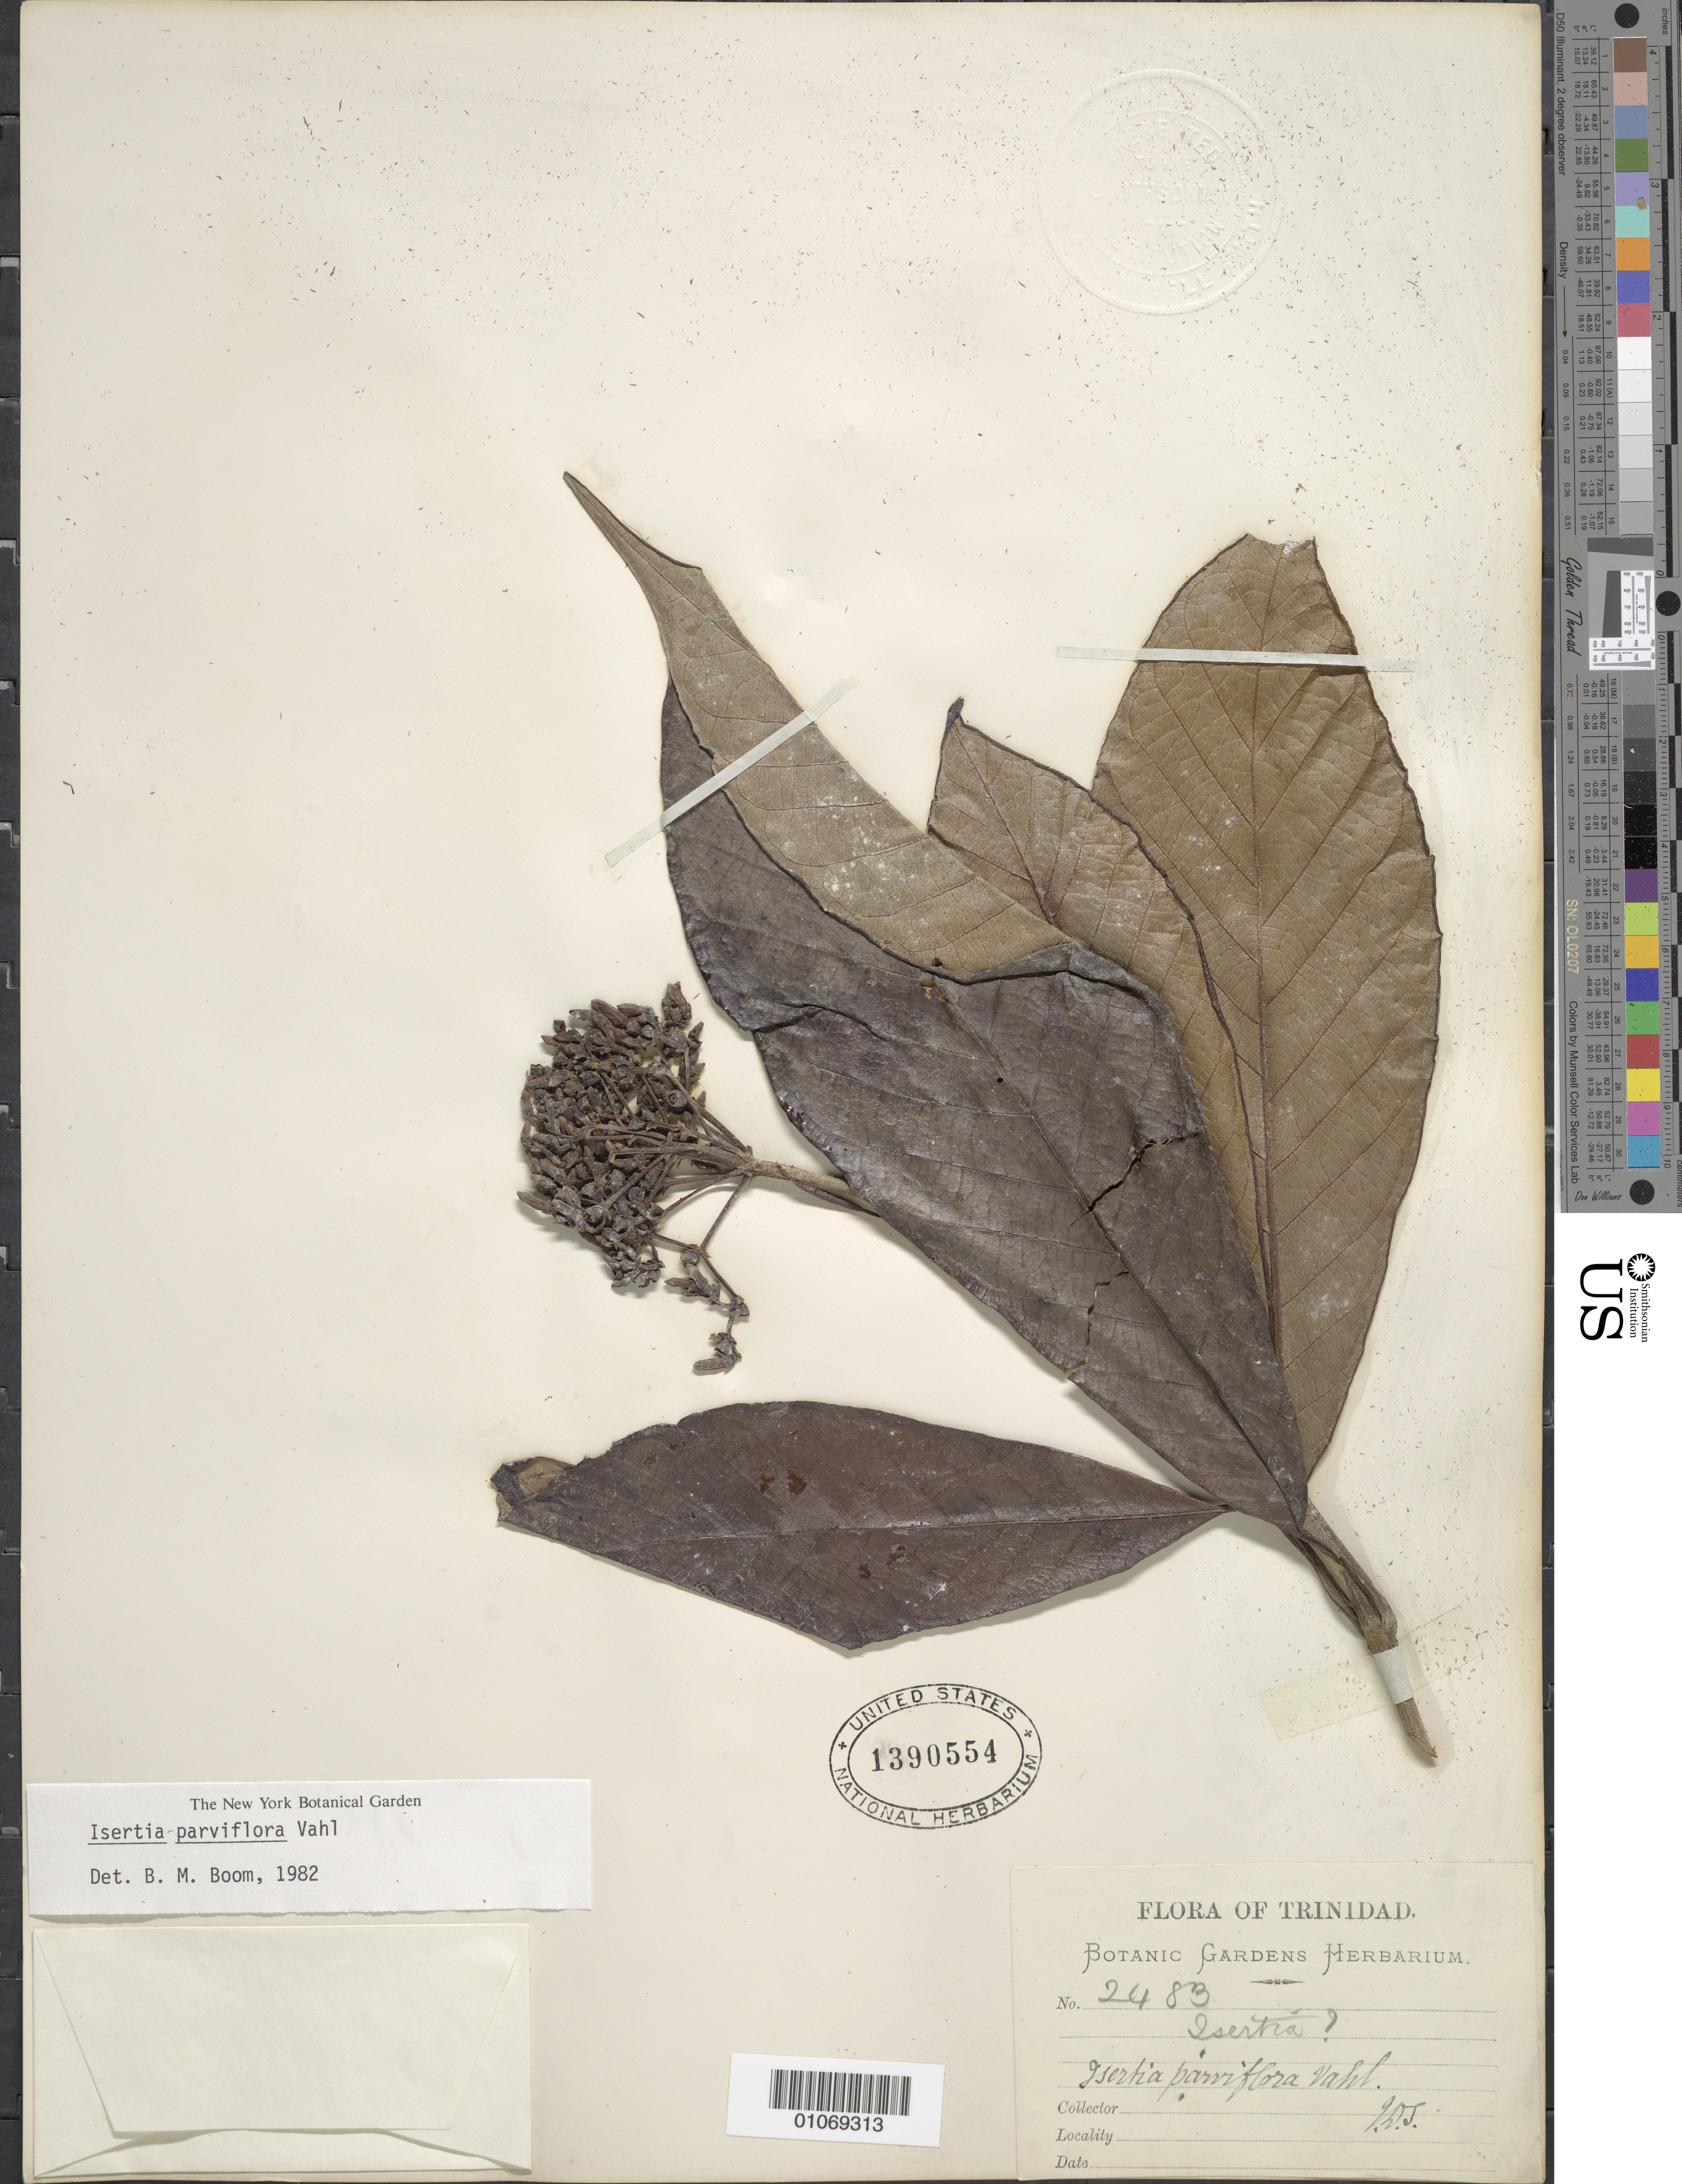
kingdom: Plantae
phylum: Tracheophyta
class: Magnoliopsida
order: Gentianales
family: Rubiaceae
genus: Isertia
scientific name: Isertia parviflora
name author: Vahl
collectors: Botanic Gardens Herbarium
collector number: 2483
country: Trinidad and Tobago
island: Trinidad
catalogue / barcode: US 1390554